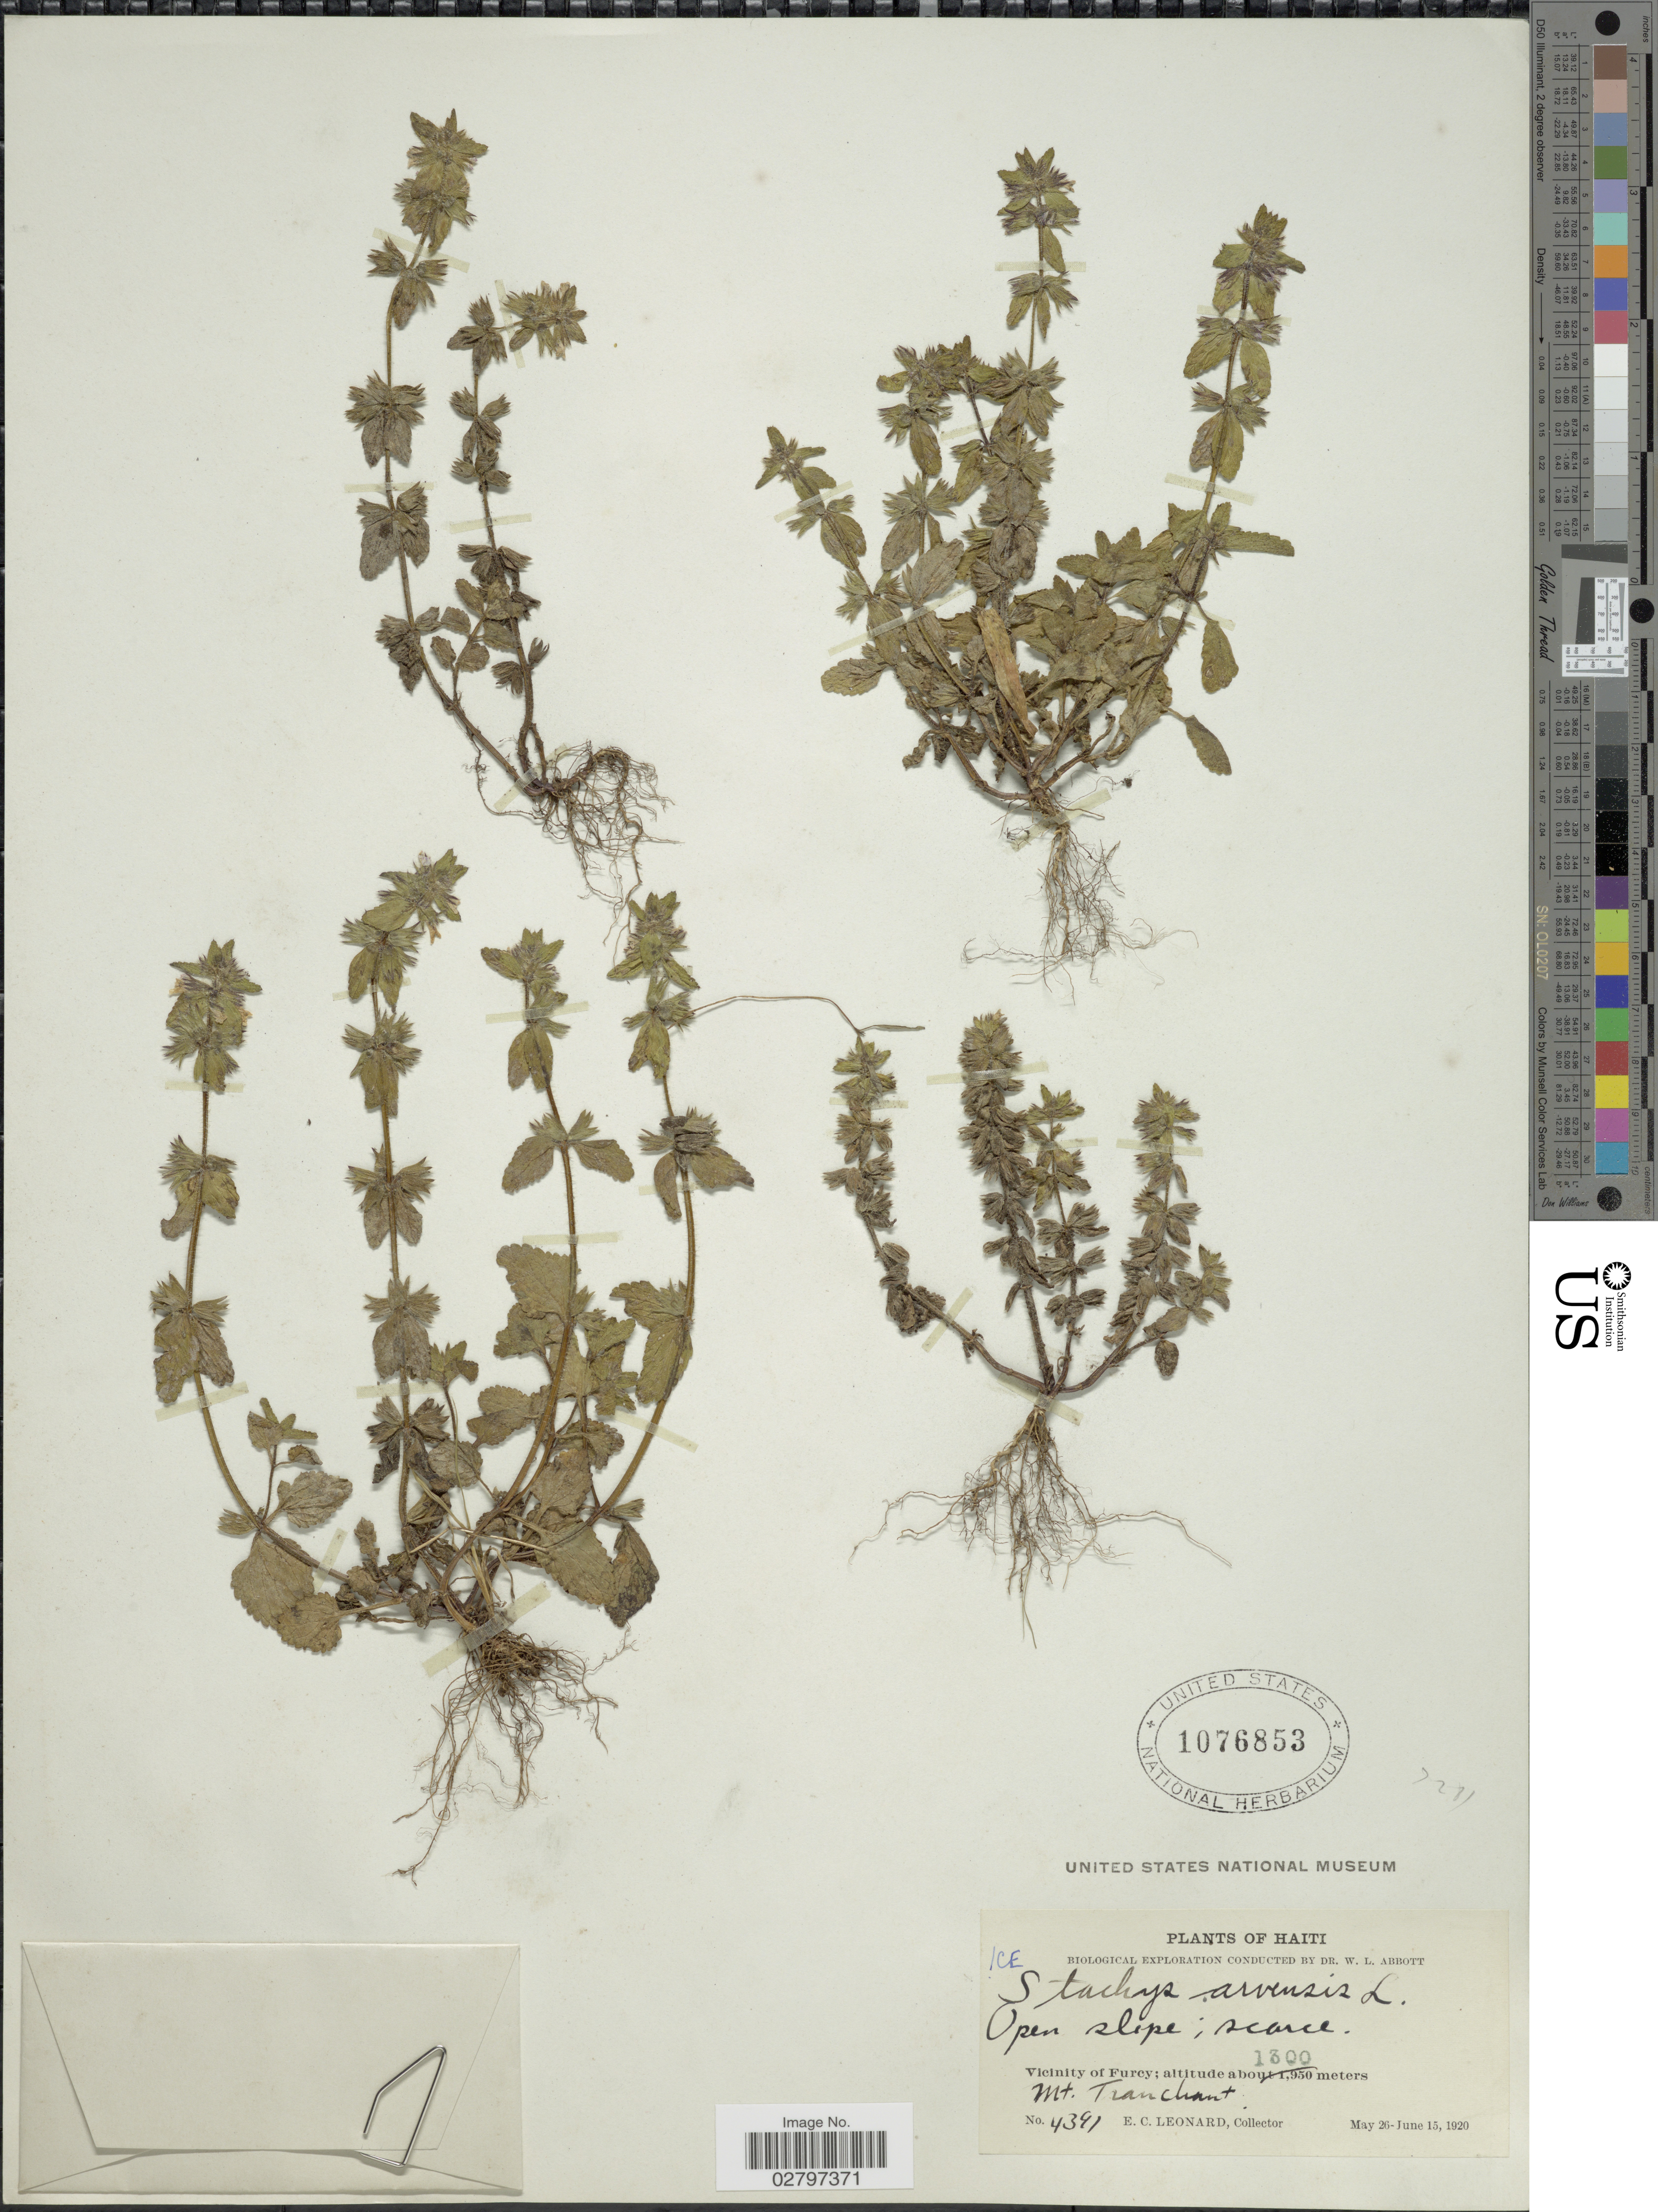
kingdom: Plantae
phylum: Tracheophyta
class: Magnoliopsida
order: Lamiales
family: Lamiaceae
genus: Stachys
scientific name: Stachys arvensis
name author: (L.) L.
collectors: E. C. Leonard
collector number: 4391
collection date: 1920-05-26/1920-06-15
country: Haiti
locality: Vicinity of Furcy. Mt. Tranchant.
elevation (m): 1300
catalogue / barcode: US 1076853